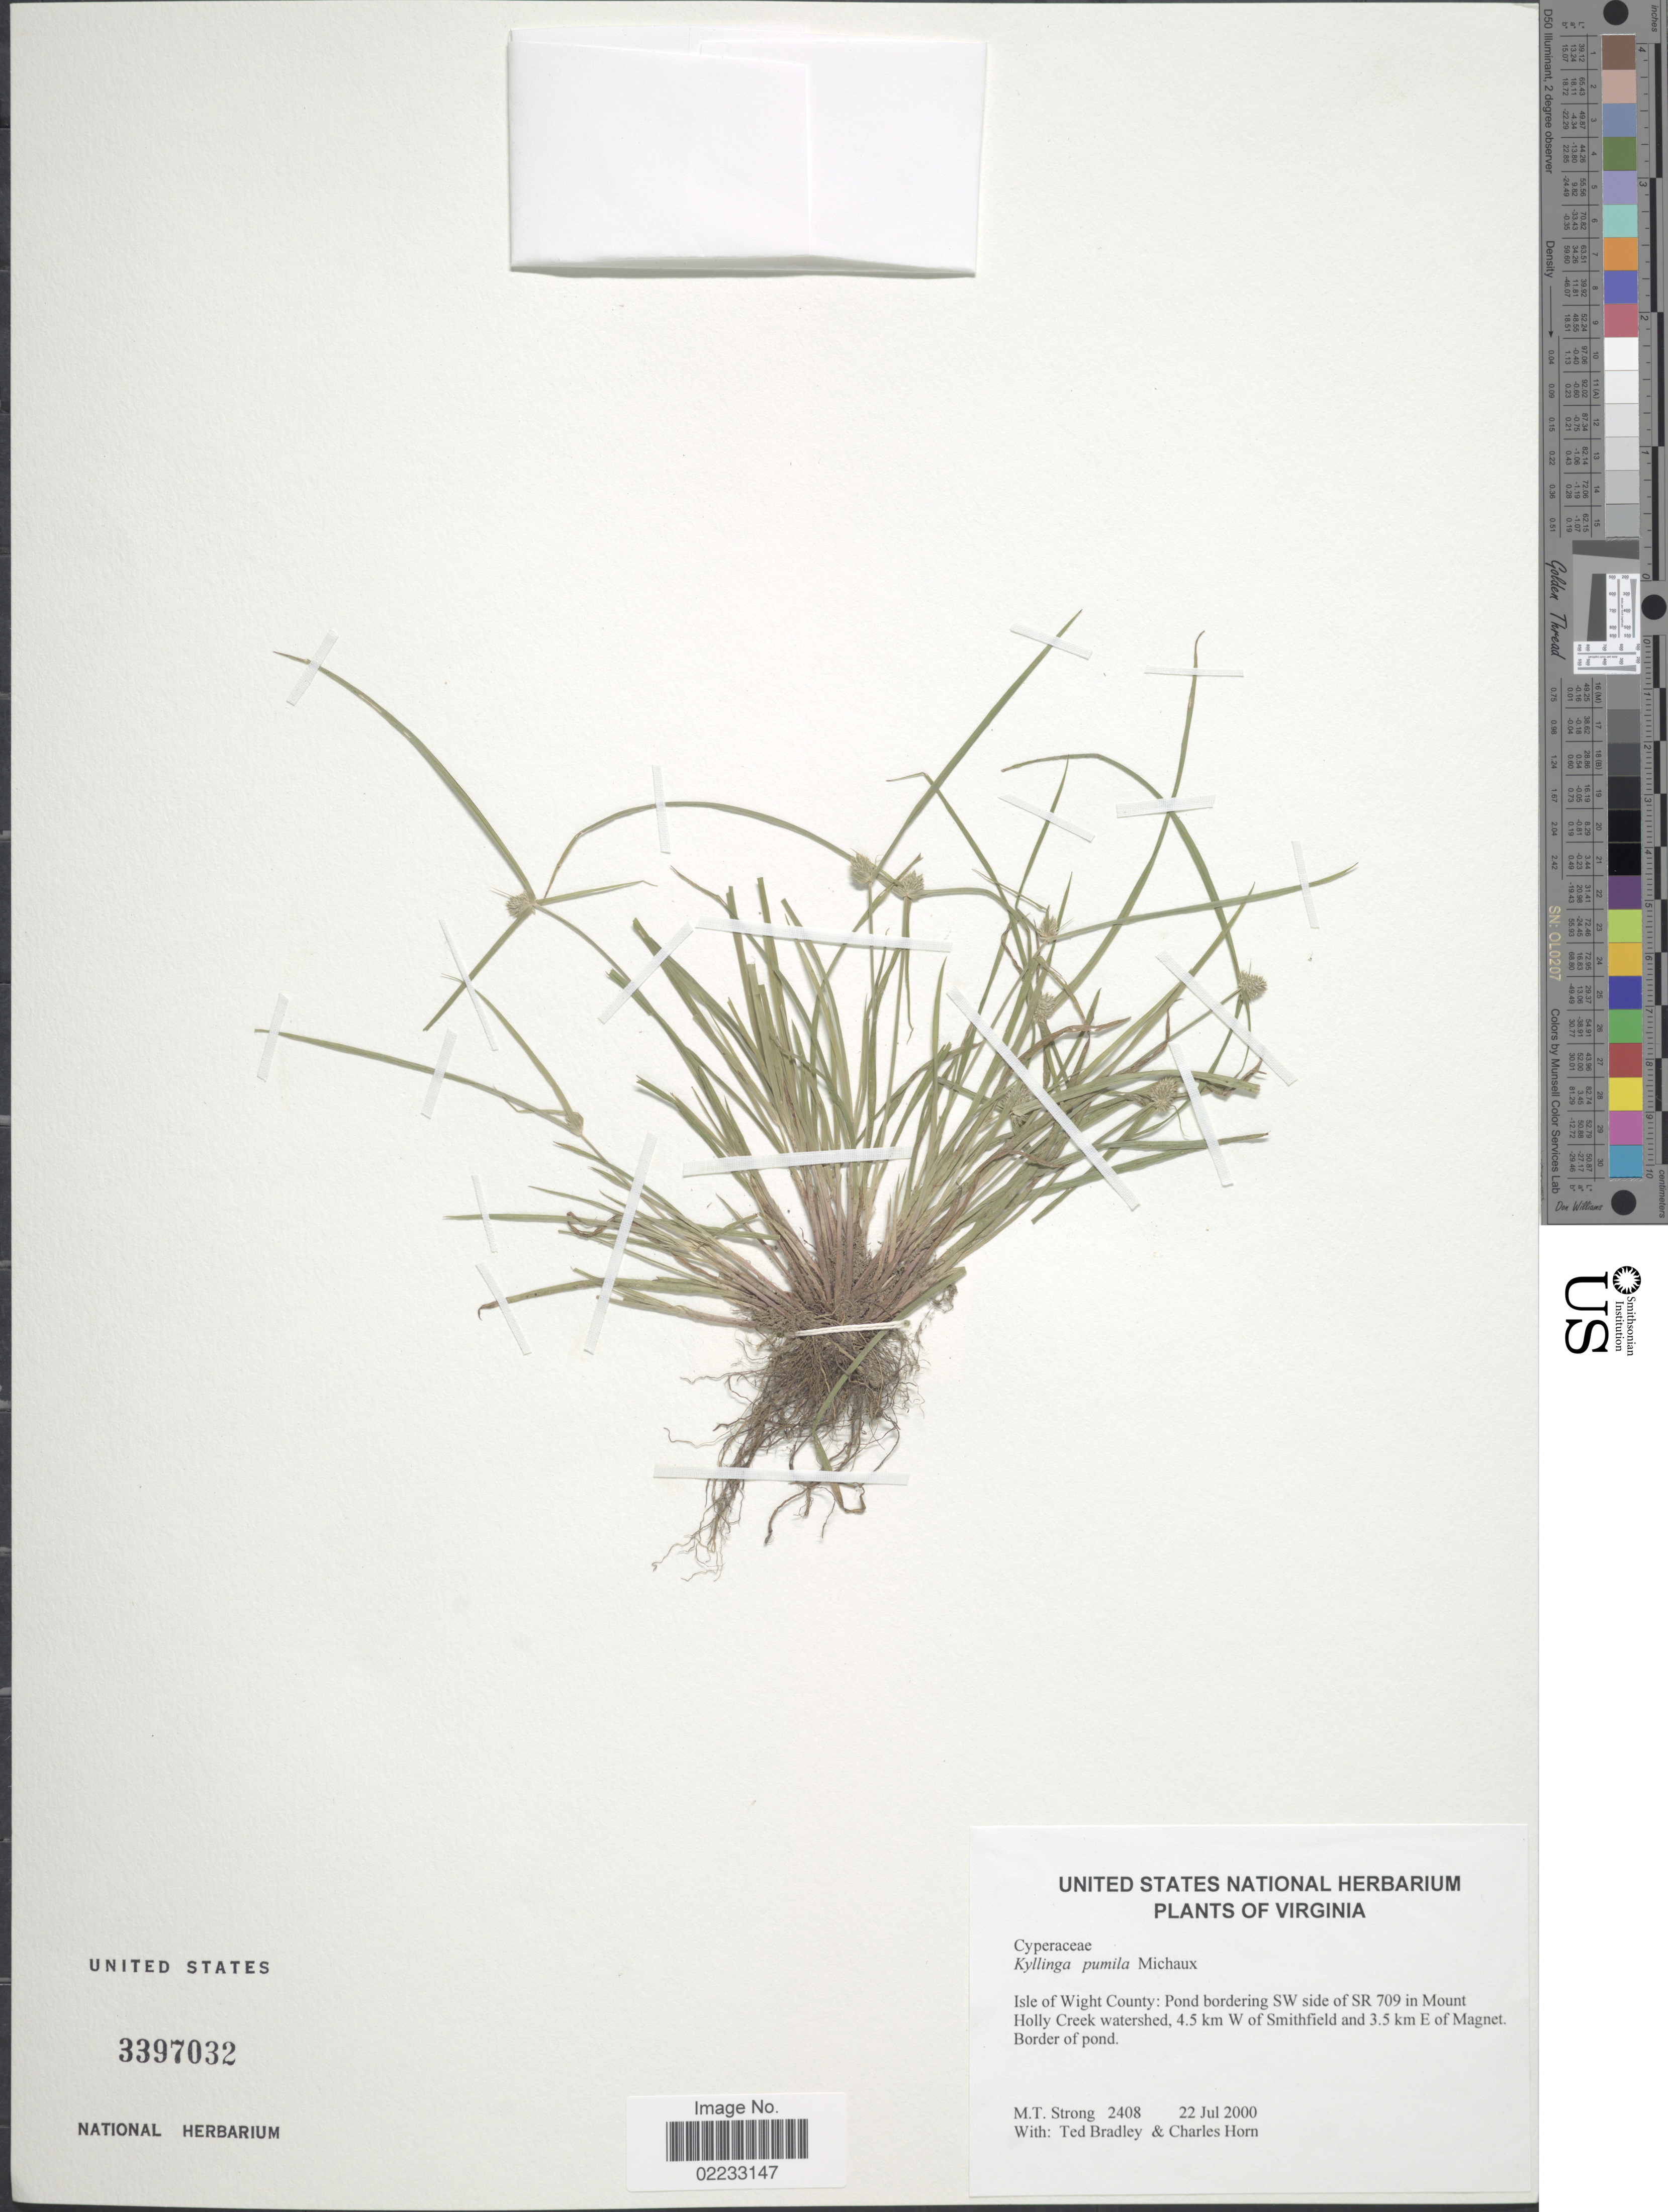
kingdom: Plantae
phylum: Tracheophyta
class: Liliopsida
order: Poales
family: Cyperaceae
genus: Cyperus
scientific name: Cyperus hortensis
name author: (Salzm. ex Steud.) Dorr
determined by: Strong, Mark T., (BOT), Smithsonian Institution - National Museum of Natural History (UNITED STATES)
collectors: M. T. Strong, T. Bradley & C. Horn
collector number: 2408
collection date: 2000-07-22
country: United States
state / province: Virginia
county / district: Isle of Wight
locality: Isle of Wight County: pond bordering SW side of SR 709 in Mount Holly Creek watershed, 4.5 km W of Smithfield and 3.5 km E of Magnet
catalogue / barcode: US 3397032